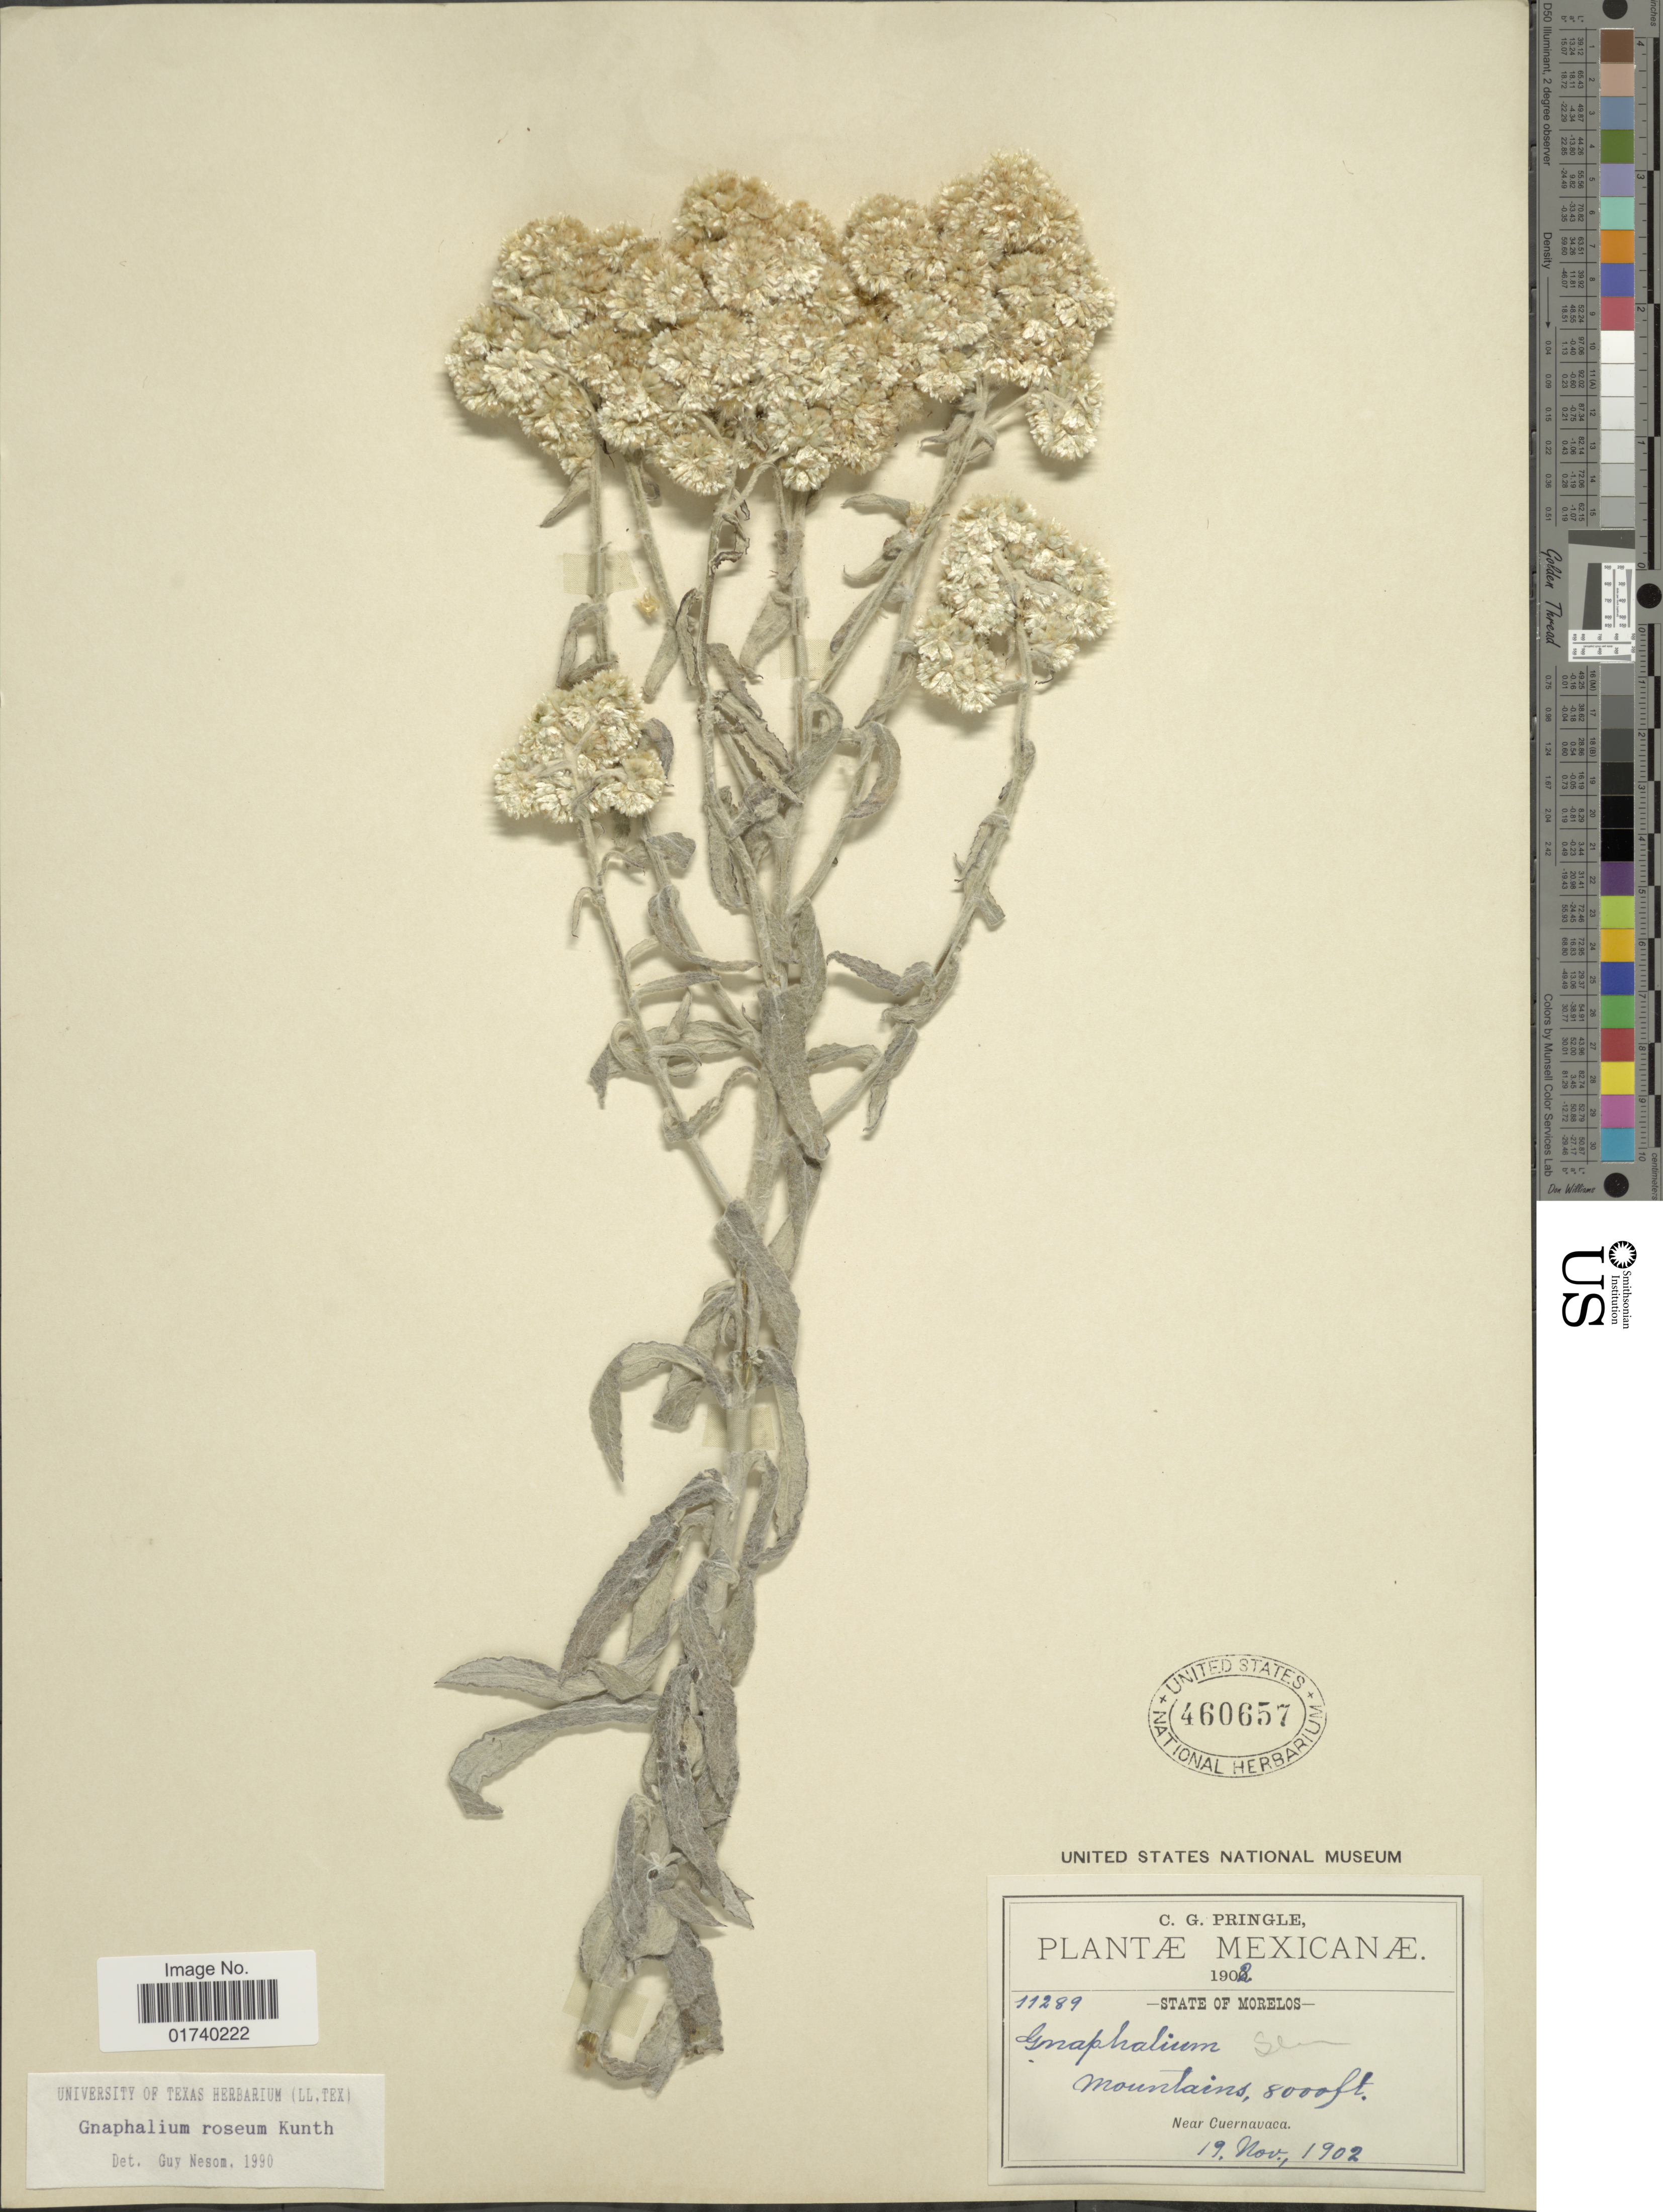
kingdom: Plantae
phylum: Tracheophyta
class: Magnoliopsida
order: Asterales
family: Asteraceae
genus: Pseudognaphalium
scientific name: Pseudognaphalium roseum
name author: (Kunth) Anderb.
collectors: C. G. Pringle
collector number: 11289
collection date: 1902-11-19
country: Mexico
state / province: Morelos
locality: State of Morelos, Mountains, near Cuernavaca.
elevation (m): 2438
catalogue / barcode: US 460657